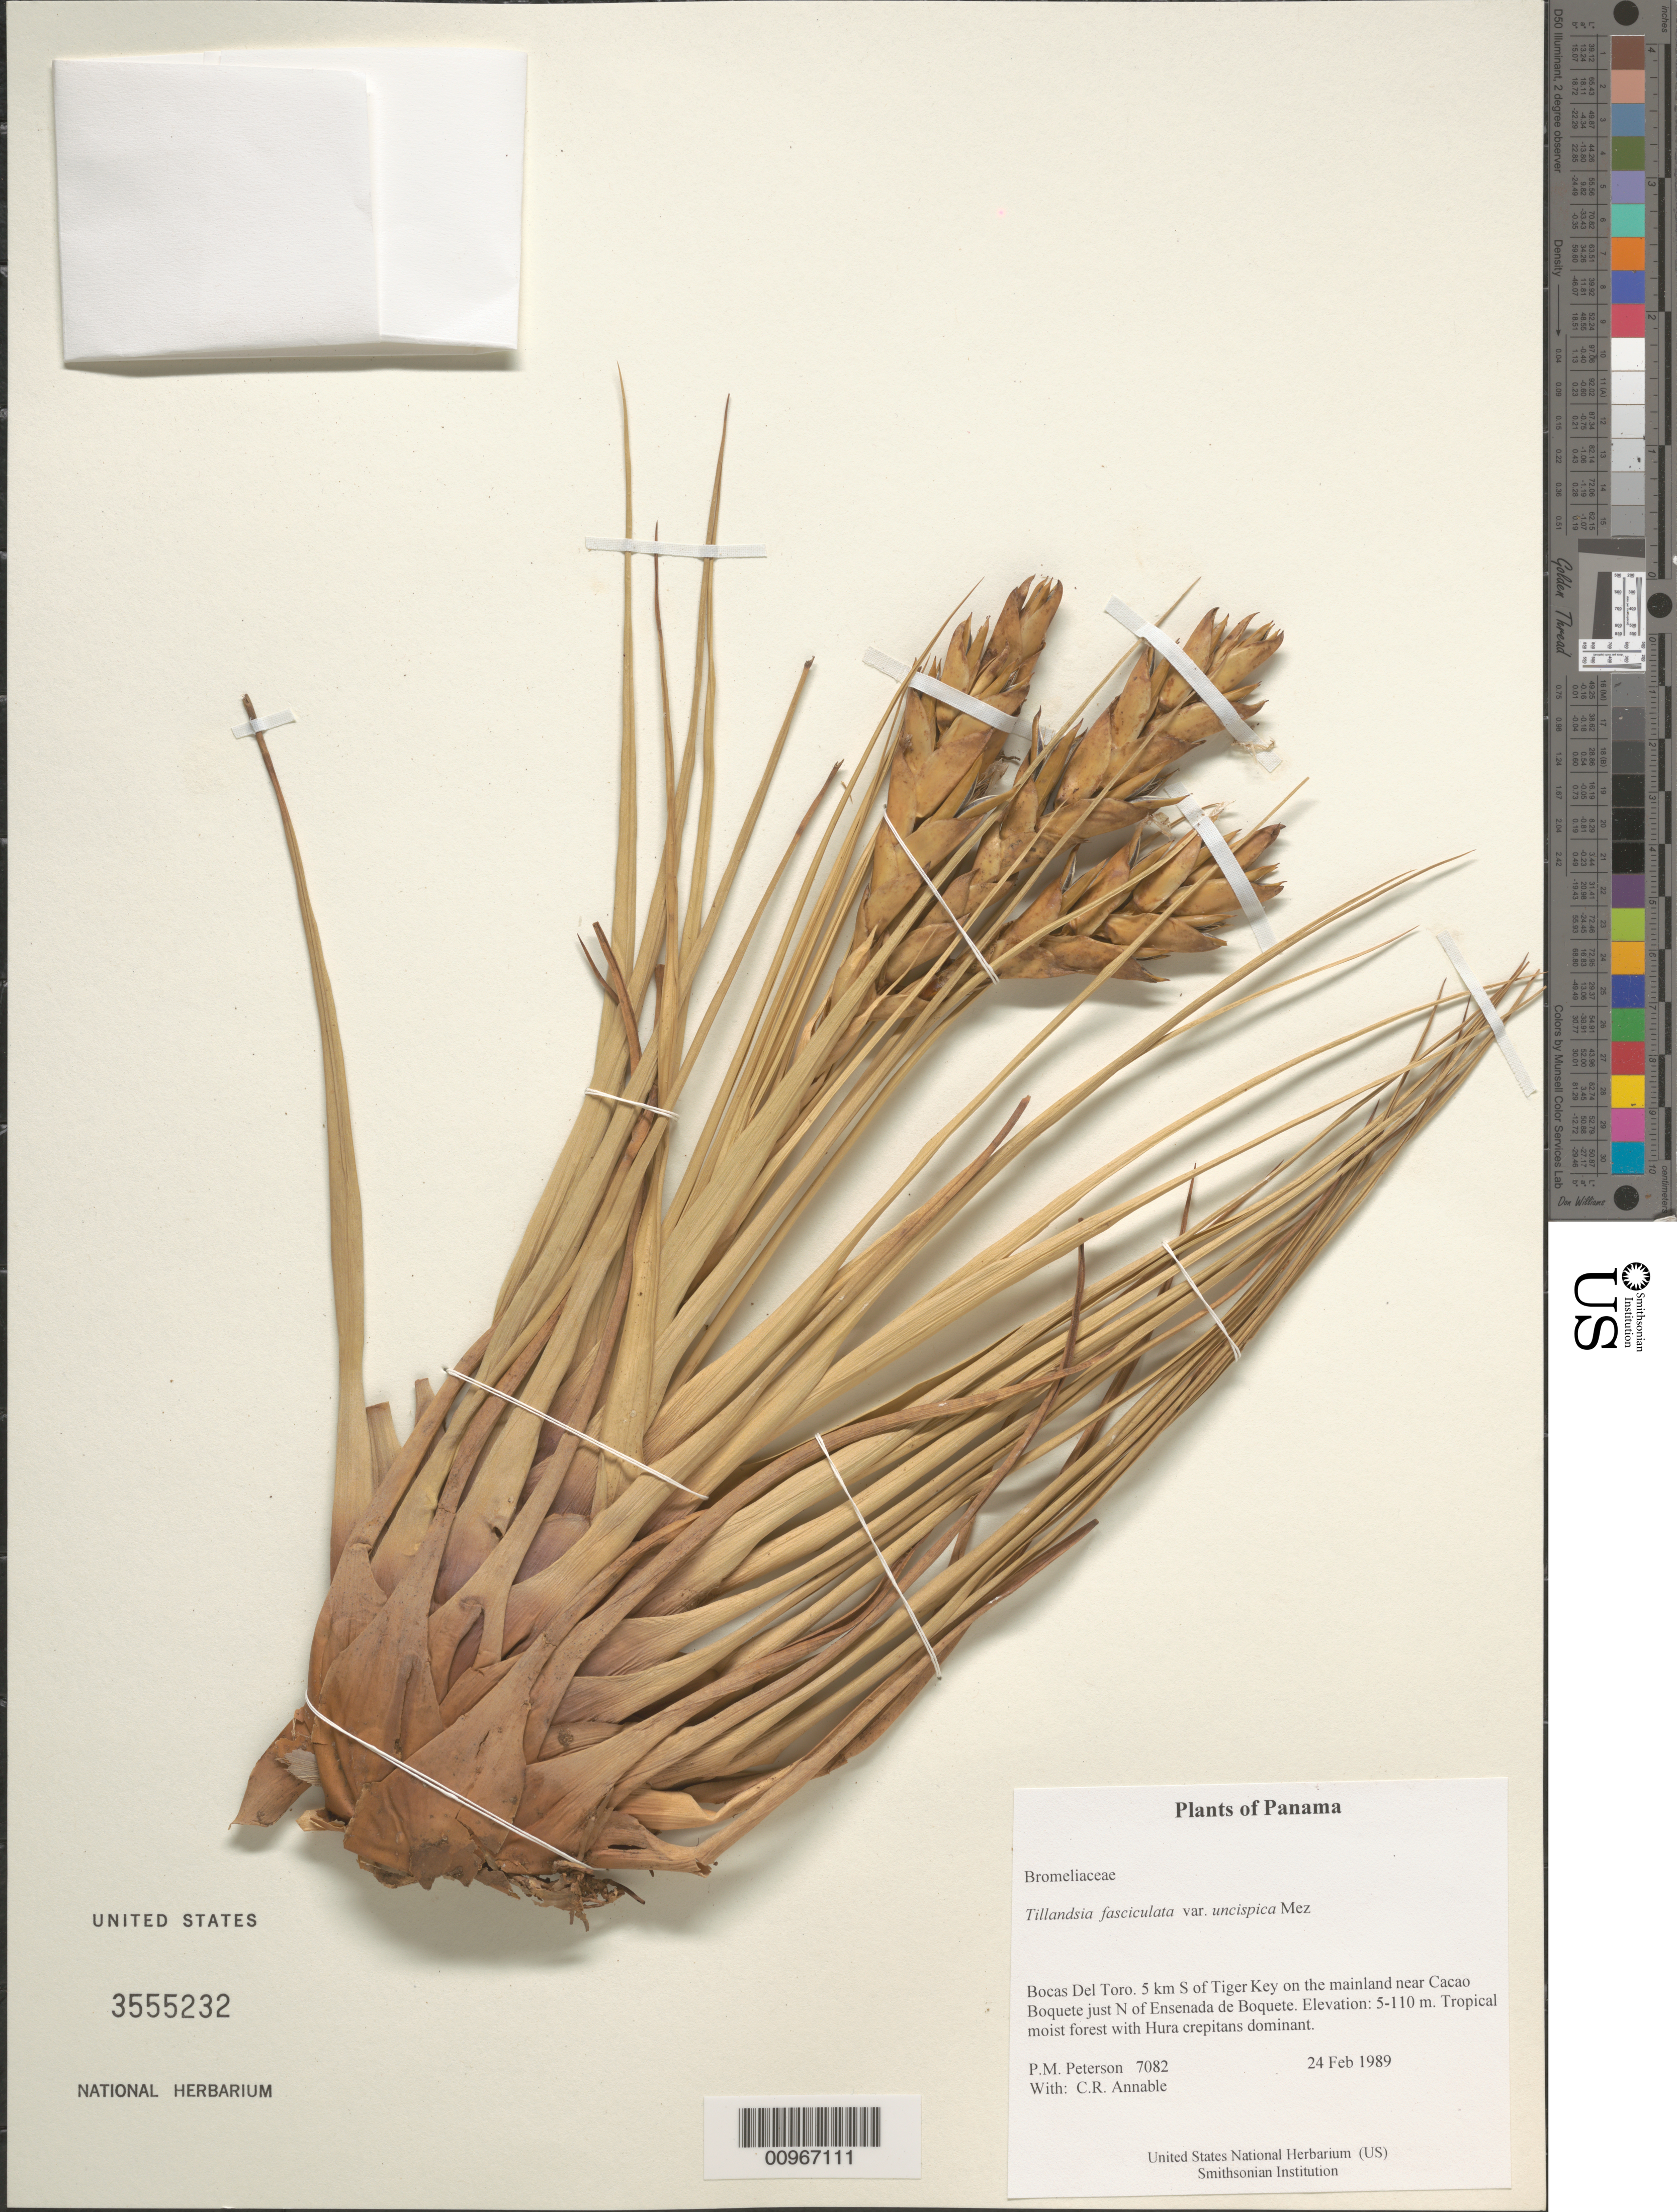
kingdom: Plantae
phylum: Tracheophyta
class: Liliopsida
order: Poales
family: Bromeliaceae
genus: Tillandsia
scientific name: Tillandsia fasciculata var. uncispica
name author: Mez in A. DC.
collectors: P. M. Peterson & C. R. Annable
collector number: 07082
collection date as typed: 24 Feb 1989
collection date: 1989-02-24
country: Panama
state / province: Bocas del Toro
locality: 5 km S of Tiger Key on the mainland near Cacao Boquete just N of Ensenada de Boquete.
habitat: Tropical moist forest with Hura crepitans dominant.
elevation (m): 5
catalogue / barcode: US 3555232